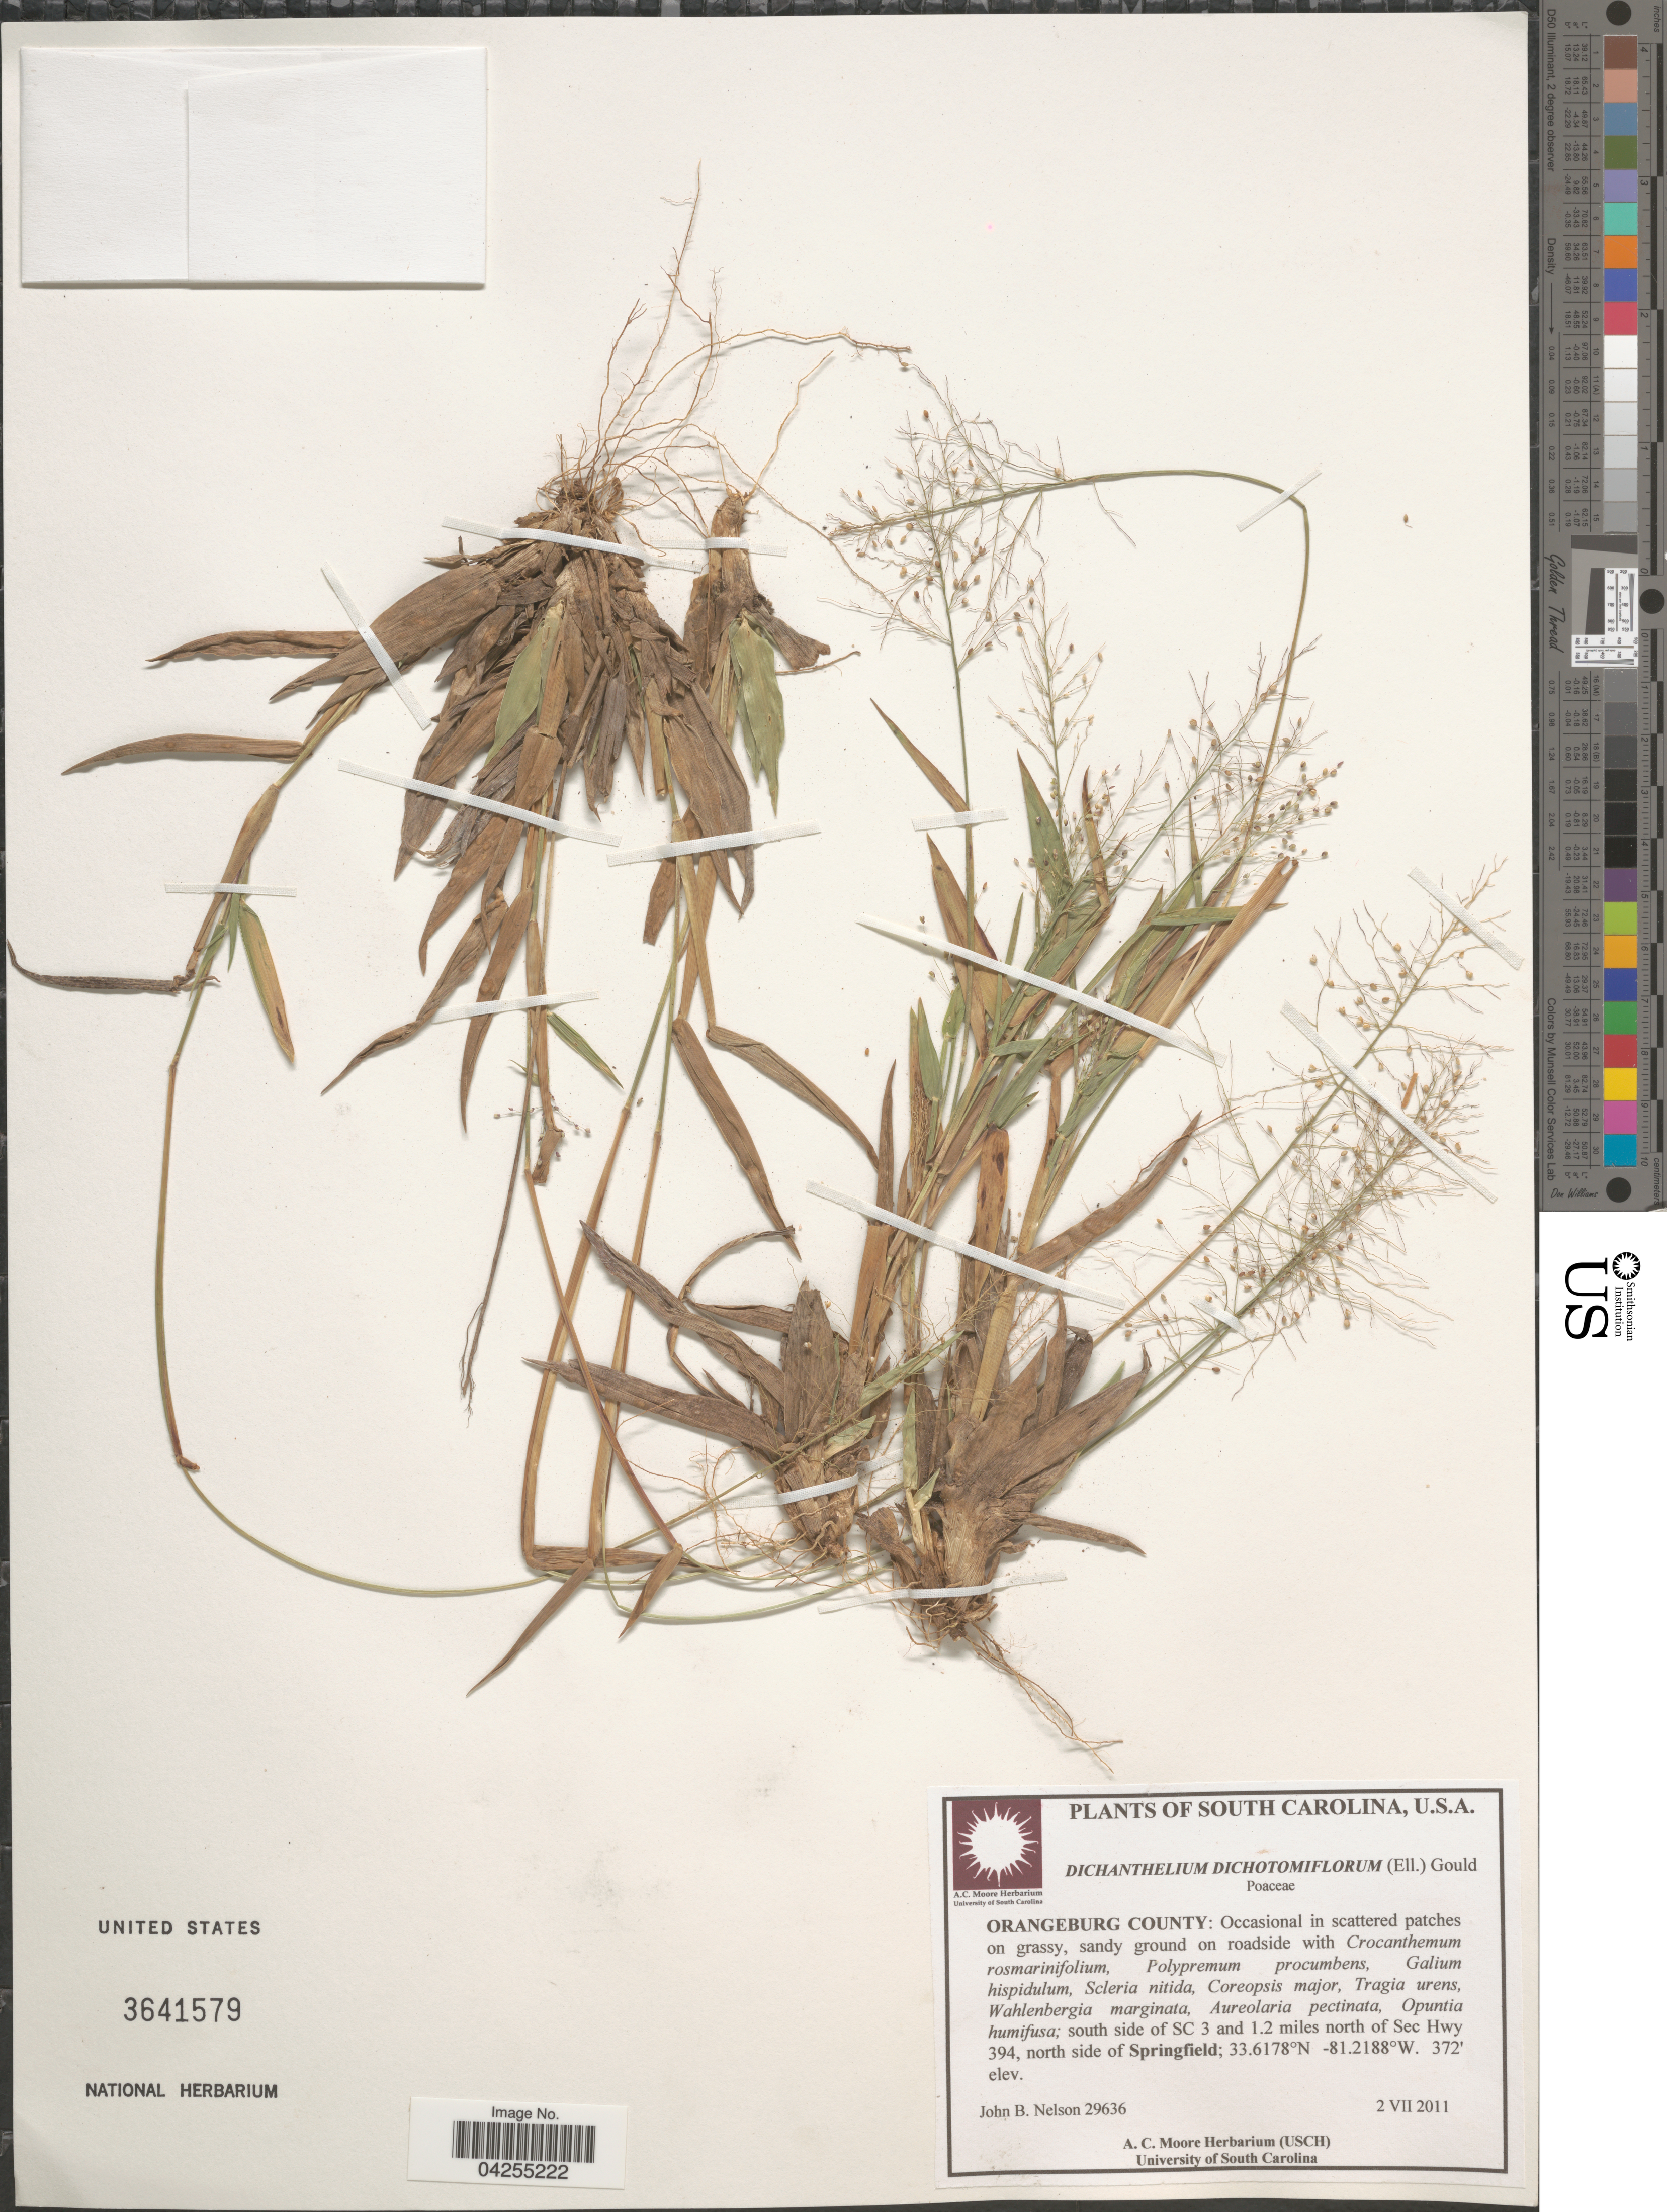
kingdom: Plantae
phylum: Tracheophyta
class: Liliopsida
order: Poales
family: Poaceae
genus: Dichanthelium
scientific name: Dichanthelium dichotomum var. dichotomum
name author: (L.) Gould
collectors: J. B. Nelson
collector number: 29636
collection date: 2011-07-02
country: United States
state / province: South Carolina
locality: Orangeburg County: Occasional in scattered patches on grassy, sandy ground on roadside. South side of SC 3 and 1.2 miles north of Sec Hwy 394, north side of Springfield.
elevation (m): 113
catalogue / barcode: US 3641579